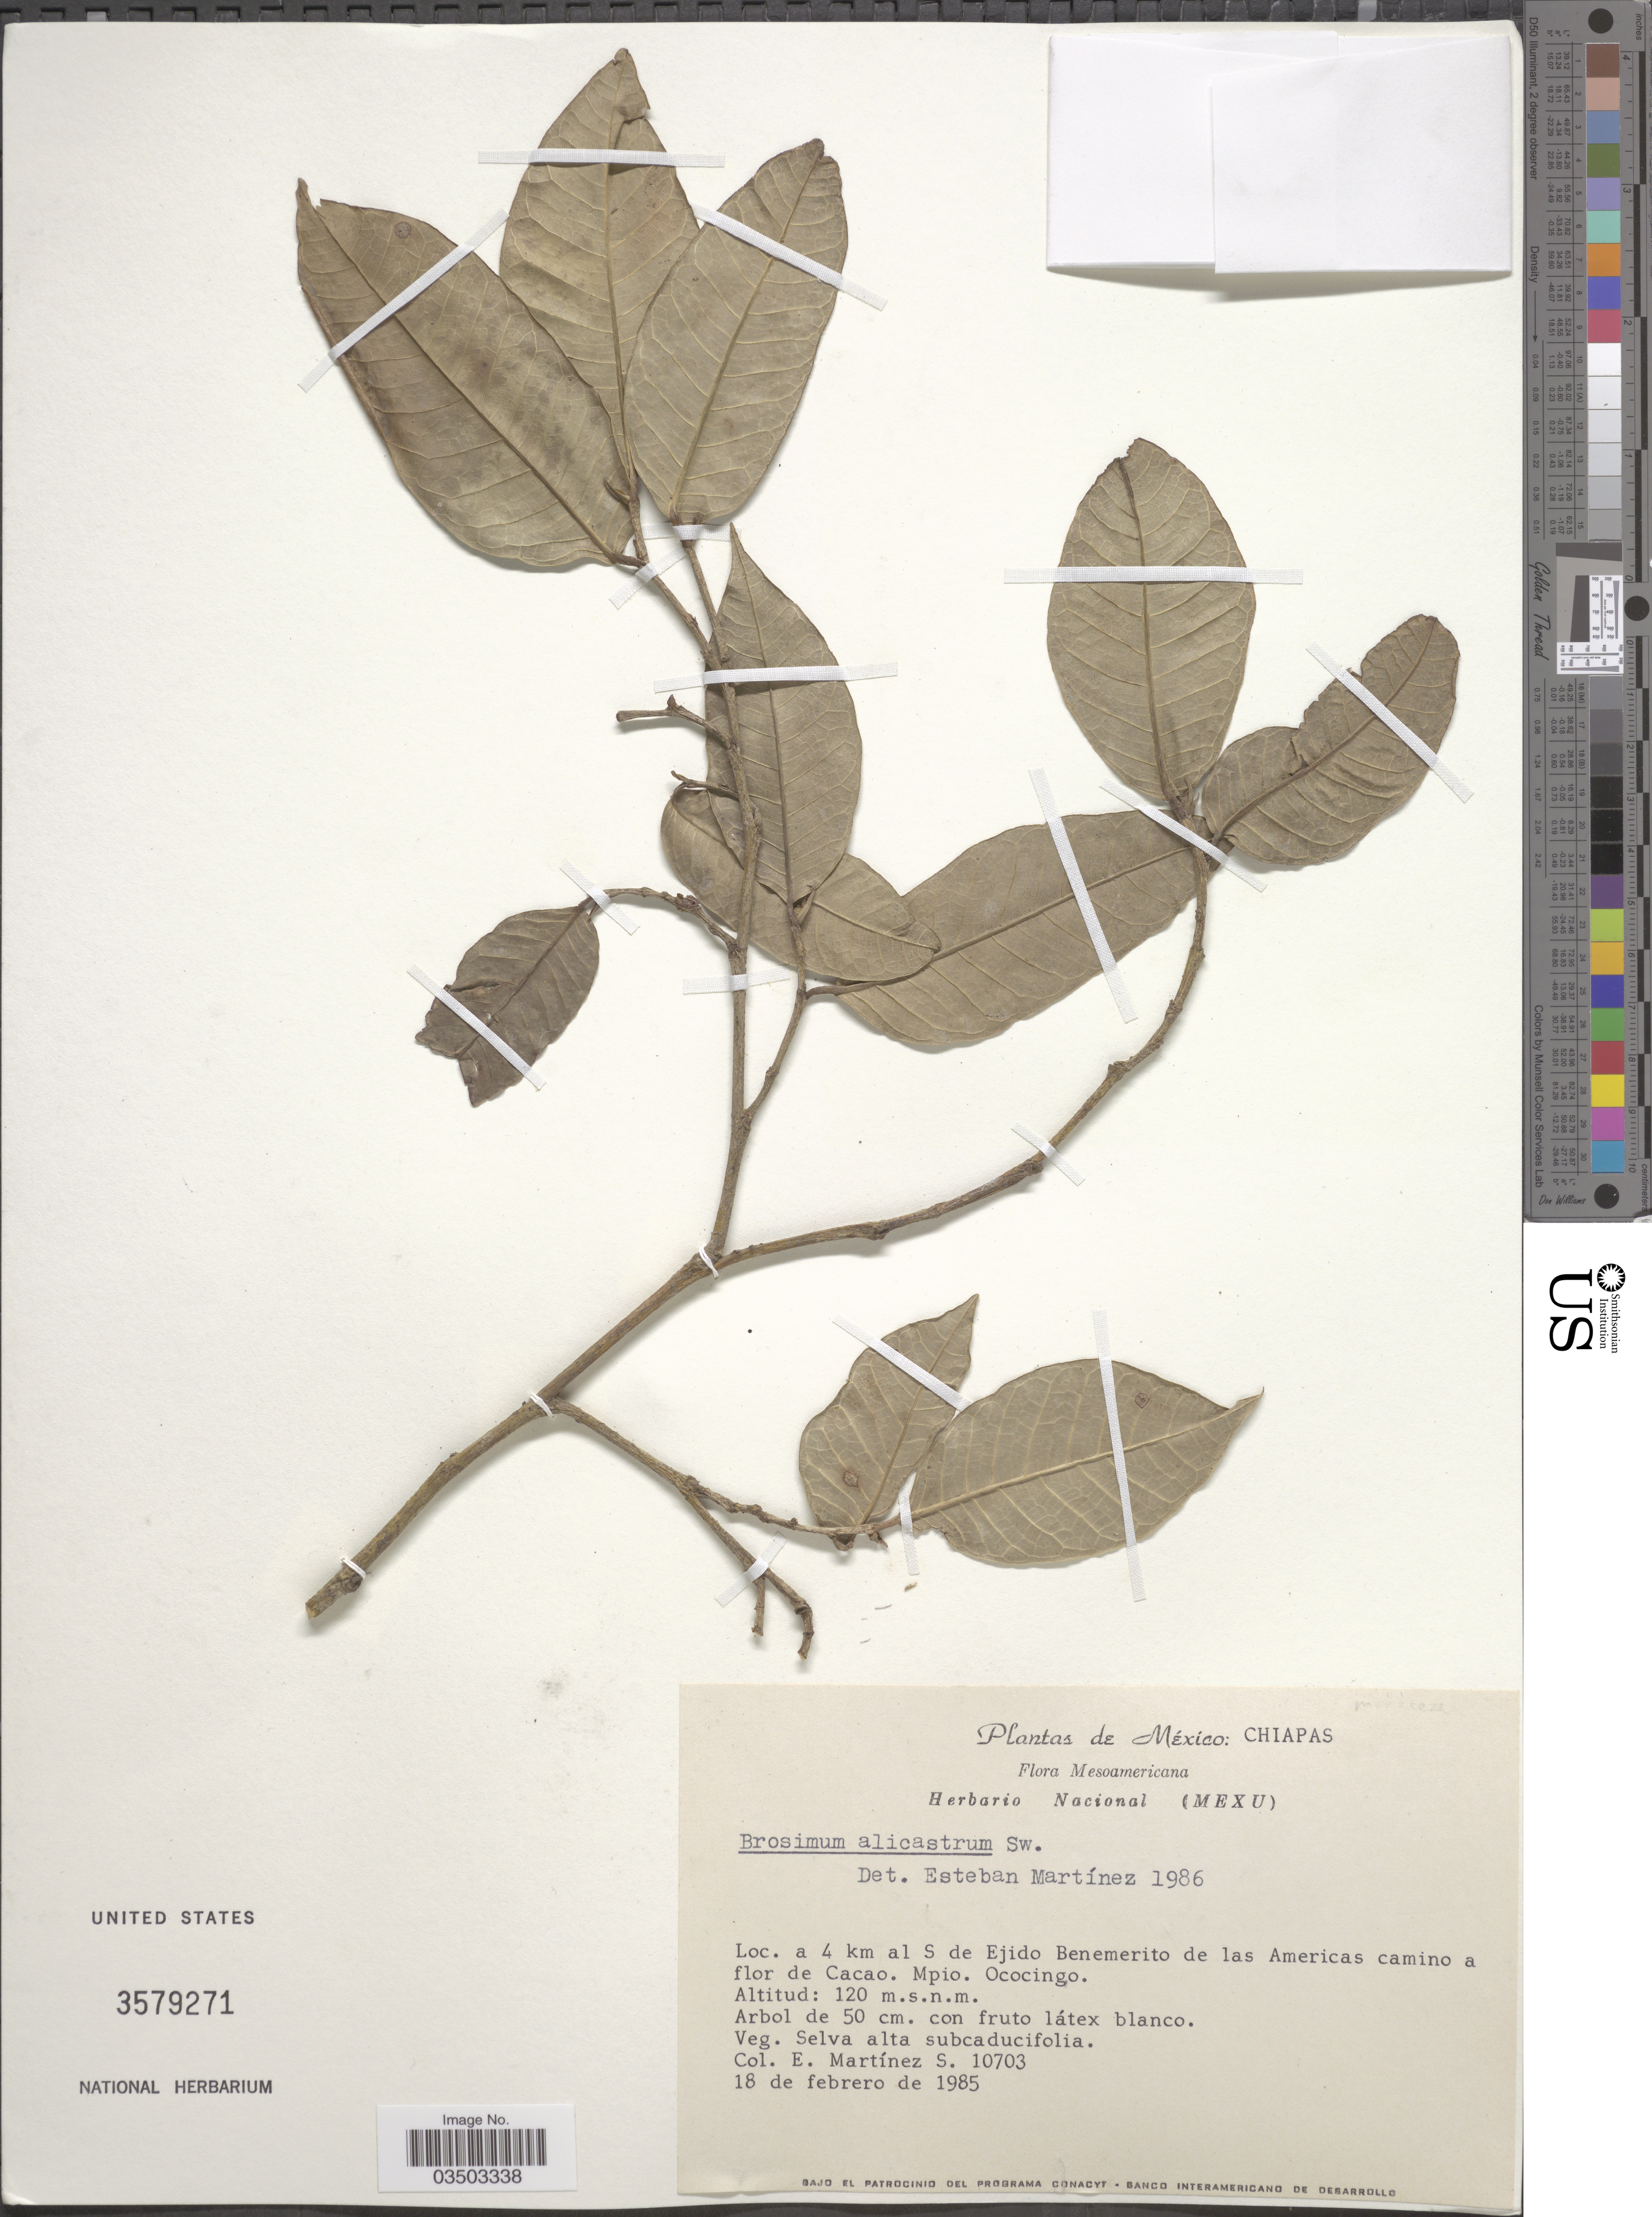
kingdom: Plantae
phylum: Tracheophyta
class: Magnoliopsida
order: Rosales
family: Moraceae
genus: Brosimum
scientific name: Brosimum alicastrum subsp. alicastrum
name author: Sw.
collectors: E. M. Martínez S.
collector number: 10703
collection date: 1985-02-18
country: Mexico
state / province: Chiapas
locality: A 4 km al S de Ejido Benemerito de las Americas camino a flor de Cacao. Mpio. Ococingo.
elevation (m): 120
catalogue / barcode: US 3579271